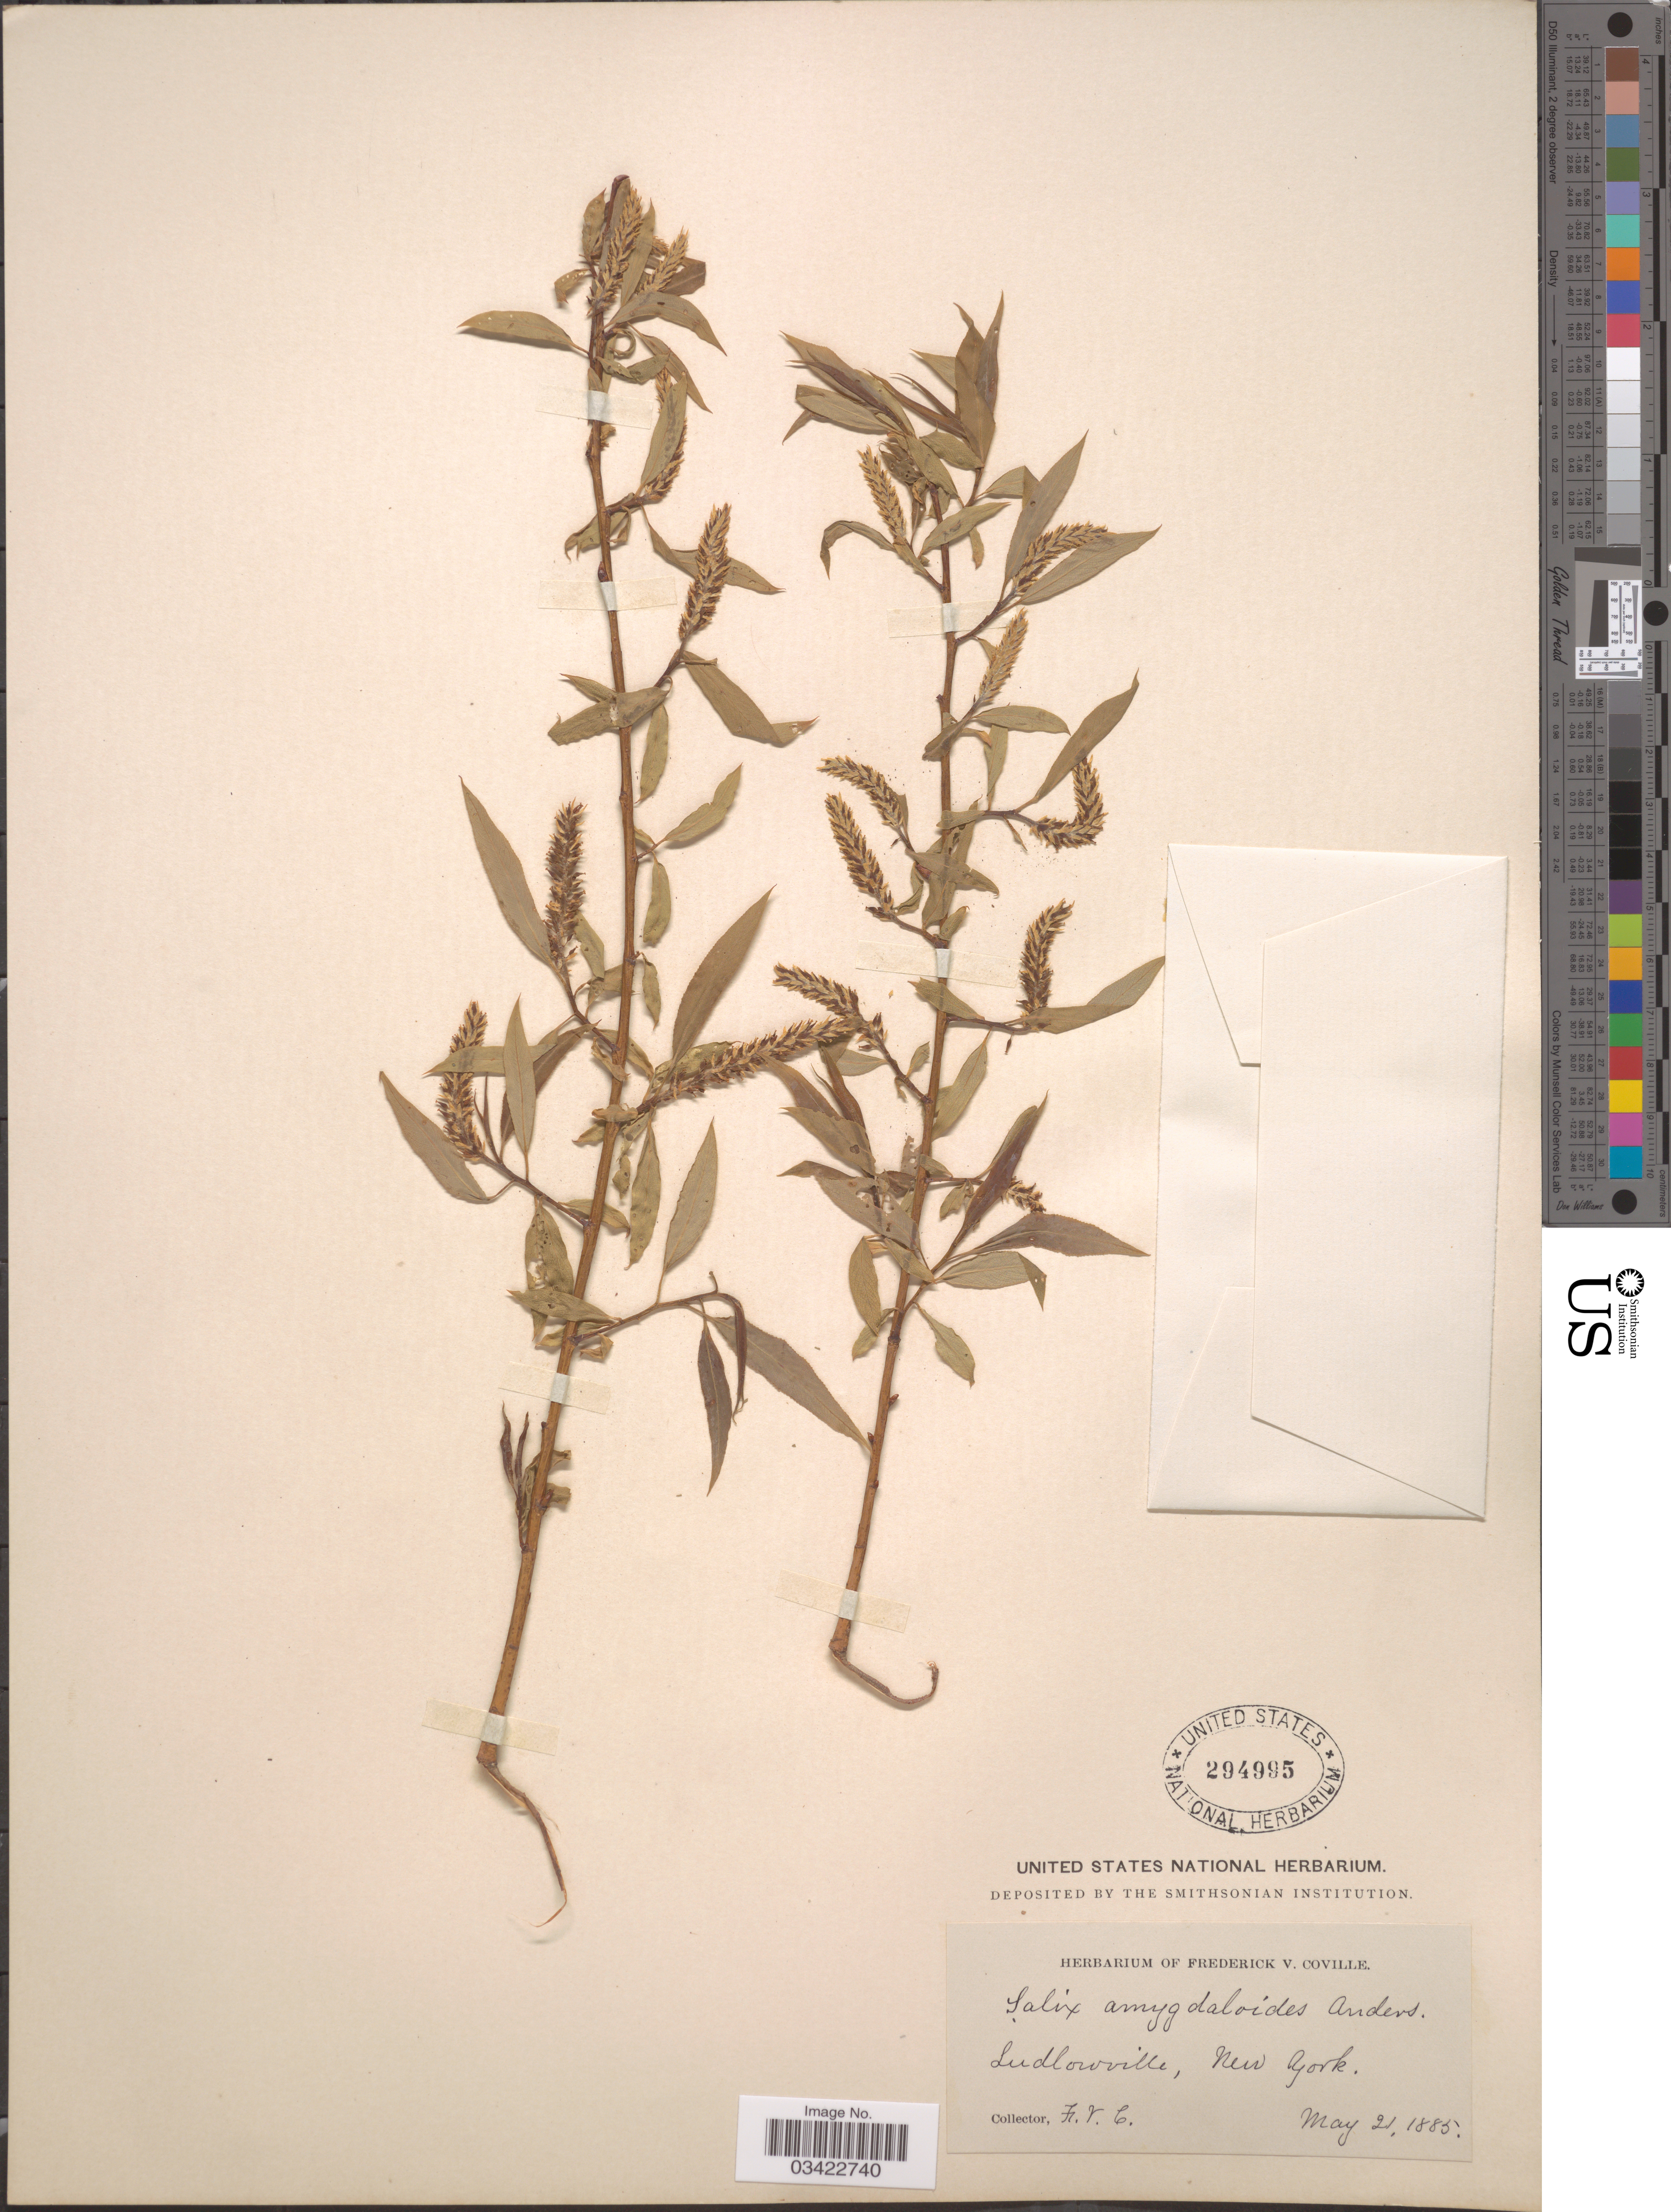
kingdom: Plantae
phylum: Tracheophyta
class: Magnoliopsida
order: Malpighiales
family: Salicaceae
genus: Salix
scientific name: Salix amygdaloides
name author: Andersson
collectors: F. V. Coville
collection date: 1885-05-21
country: United States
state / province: New York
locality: Ludlowville.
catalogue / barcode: US 294995